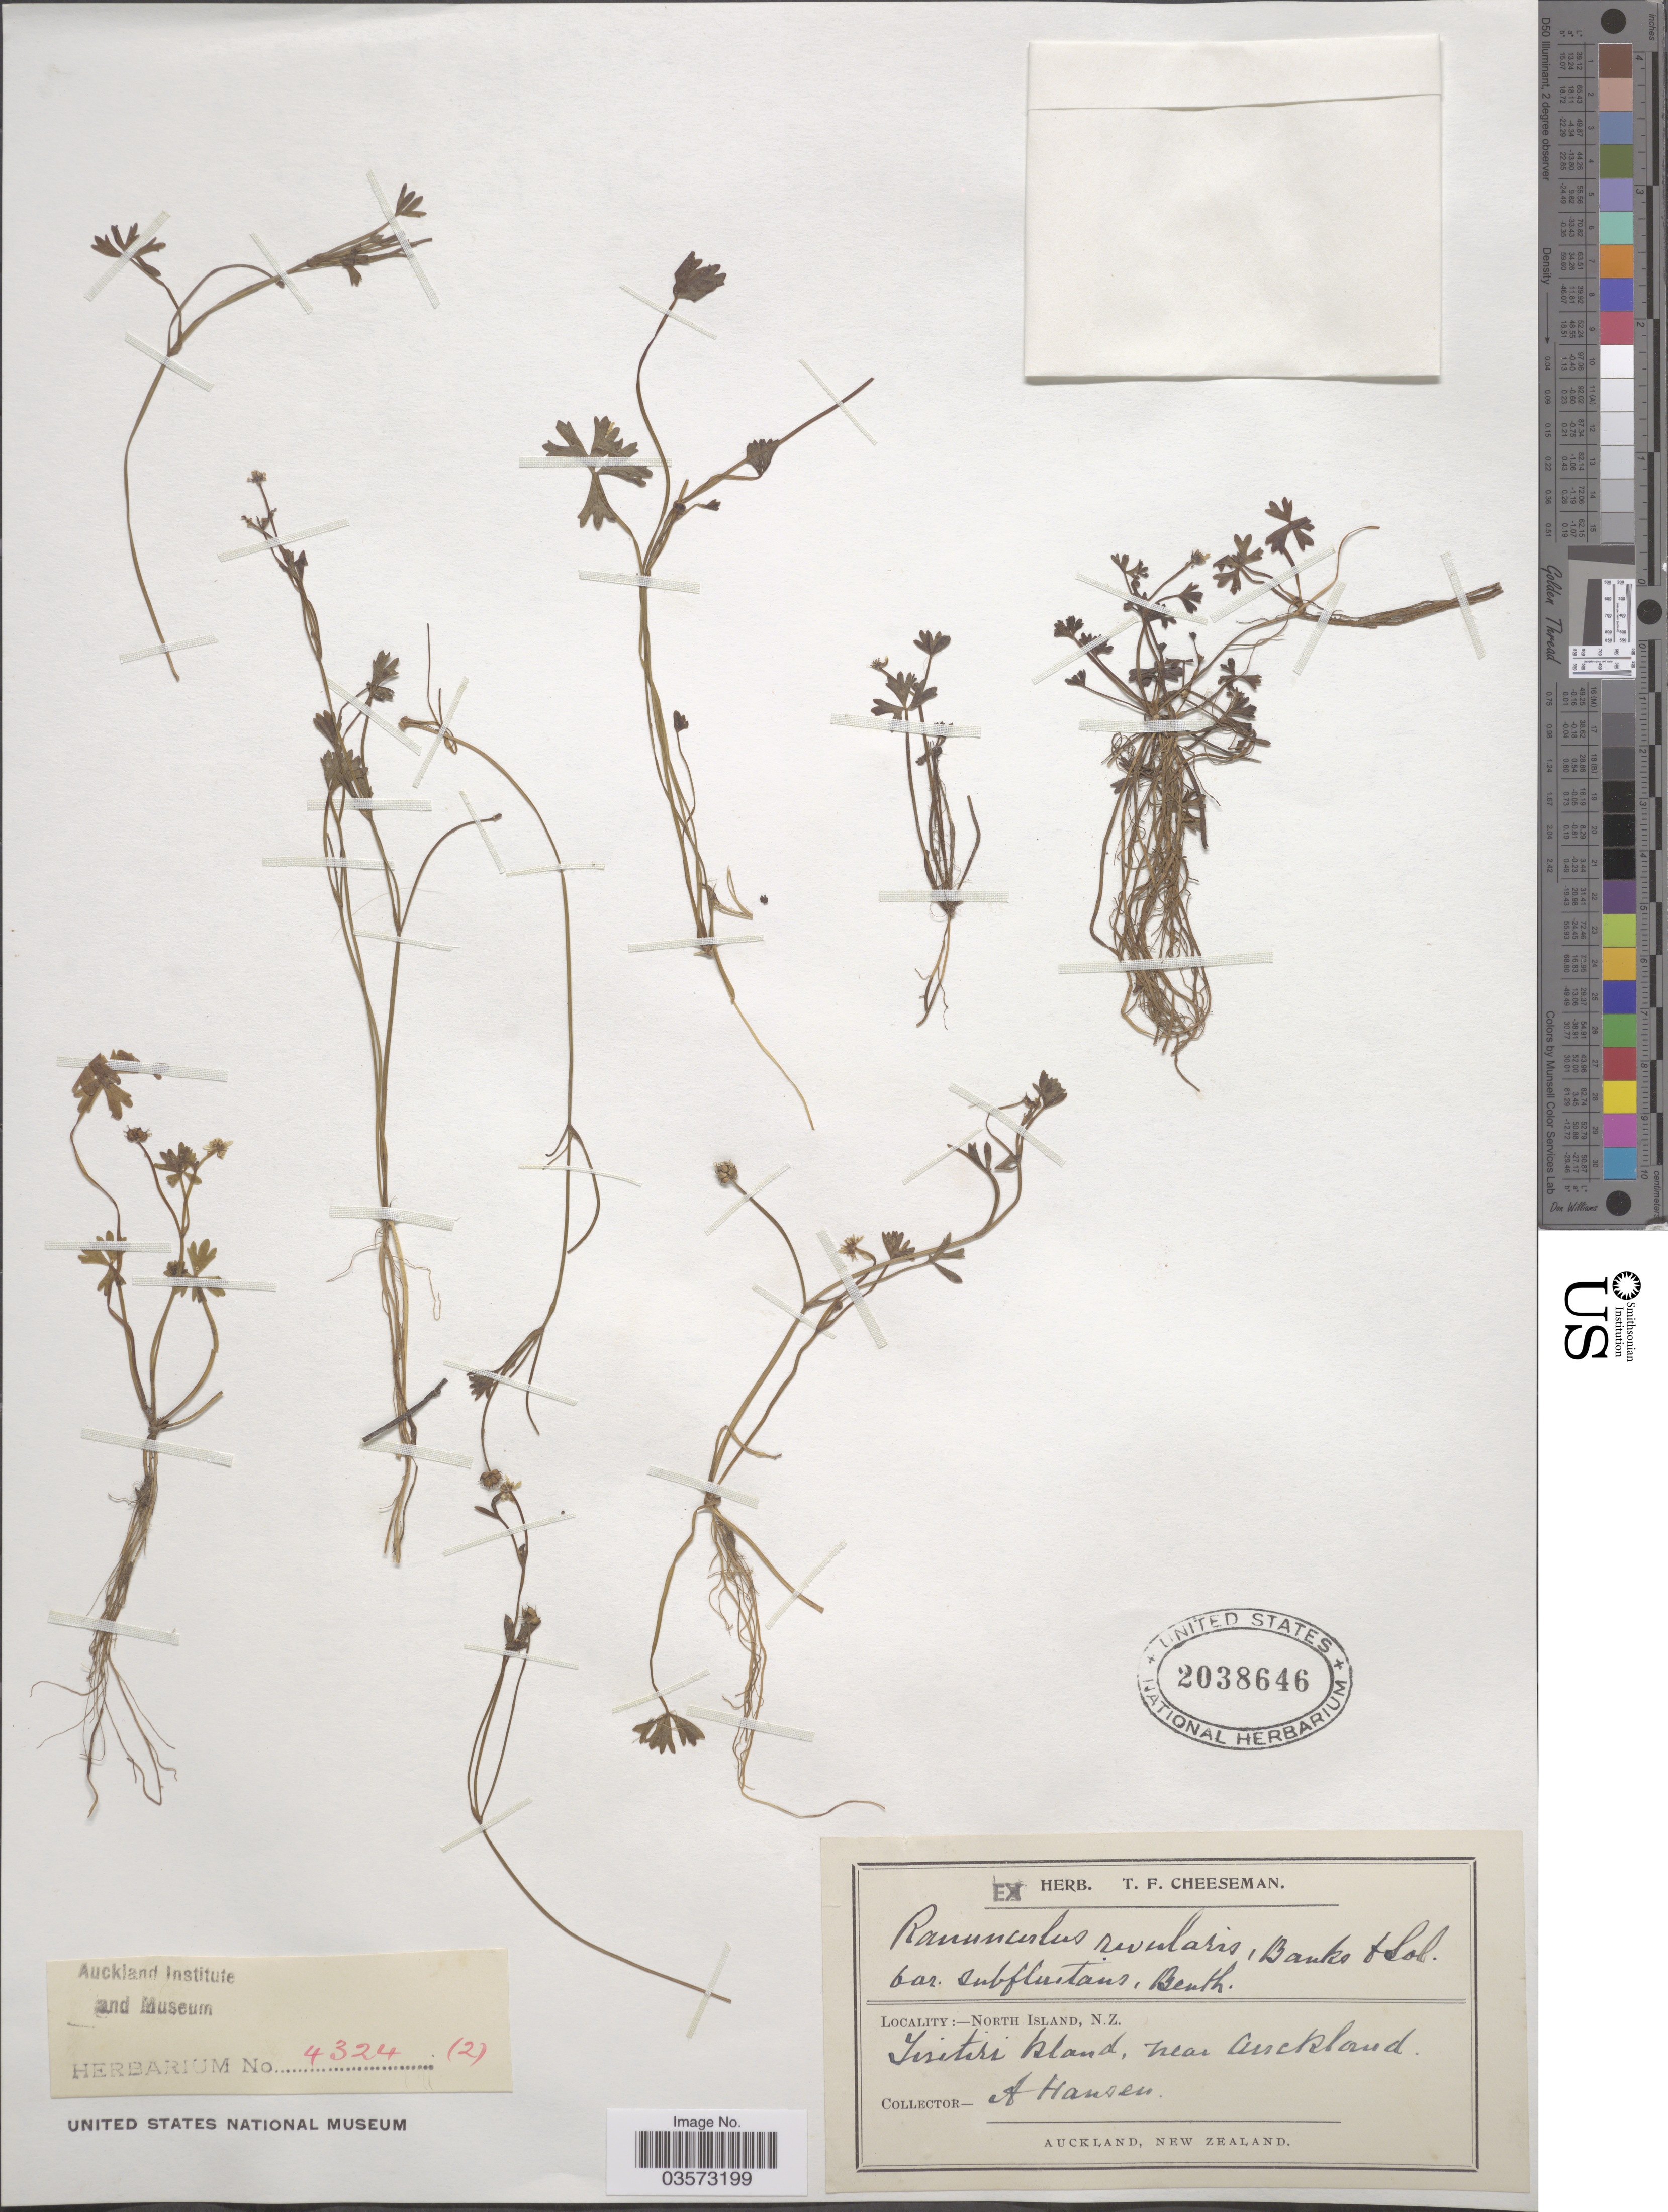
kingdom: Plantae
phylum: Tracheophyta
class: Magnoliopsida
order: Ranunculales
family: Ranunculaceae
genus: Ranunculus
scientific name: Ranunculus rivularis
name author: Banks & Sol. ex DC.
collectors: A. Hansen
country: New Zealand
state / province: Auckland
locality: North Island, Tiritiri Island, near Auckland.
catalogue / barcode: US 2038646